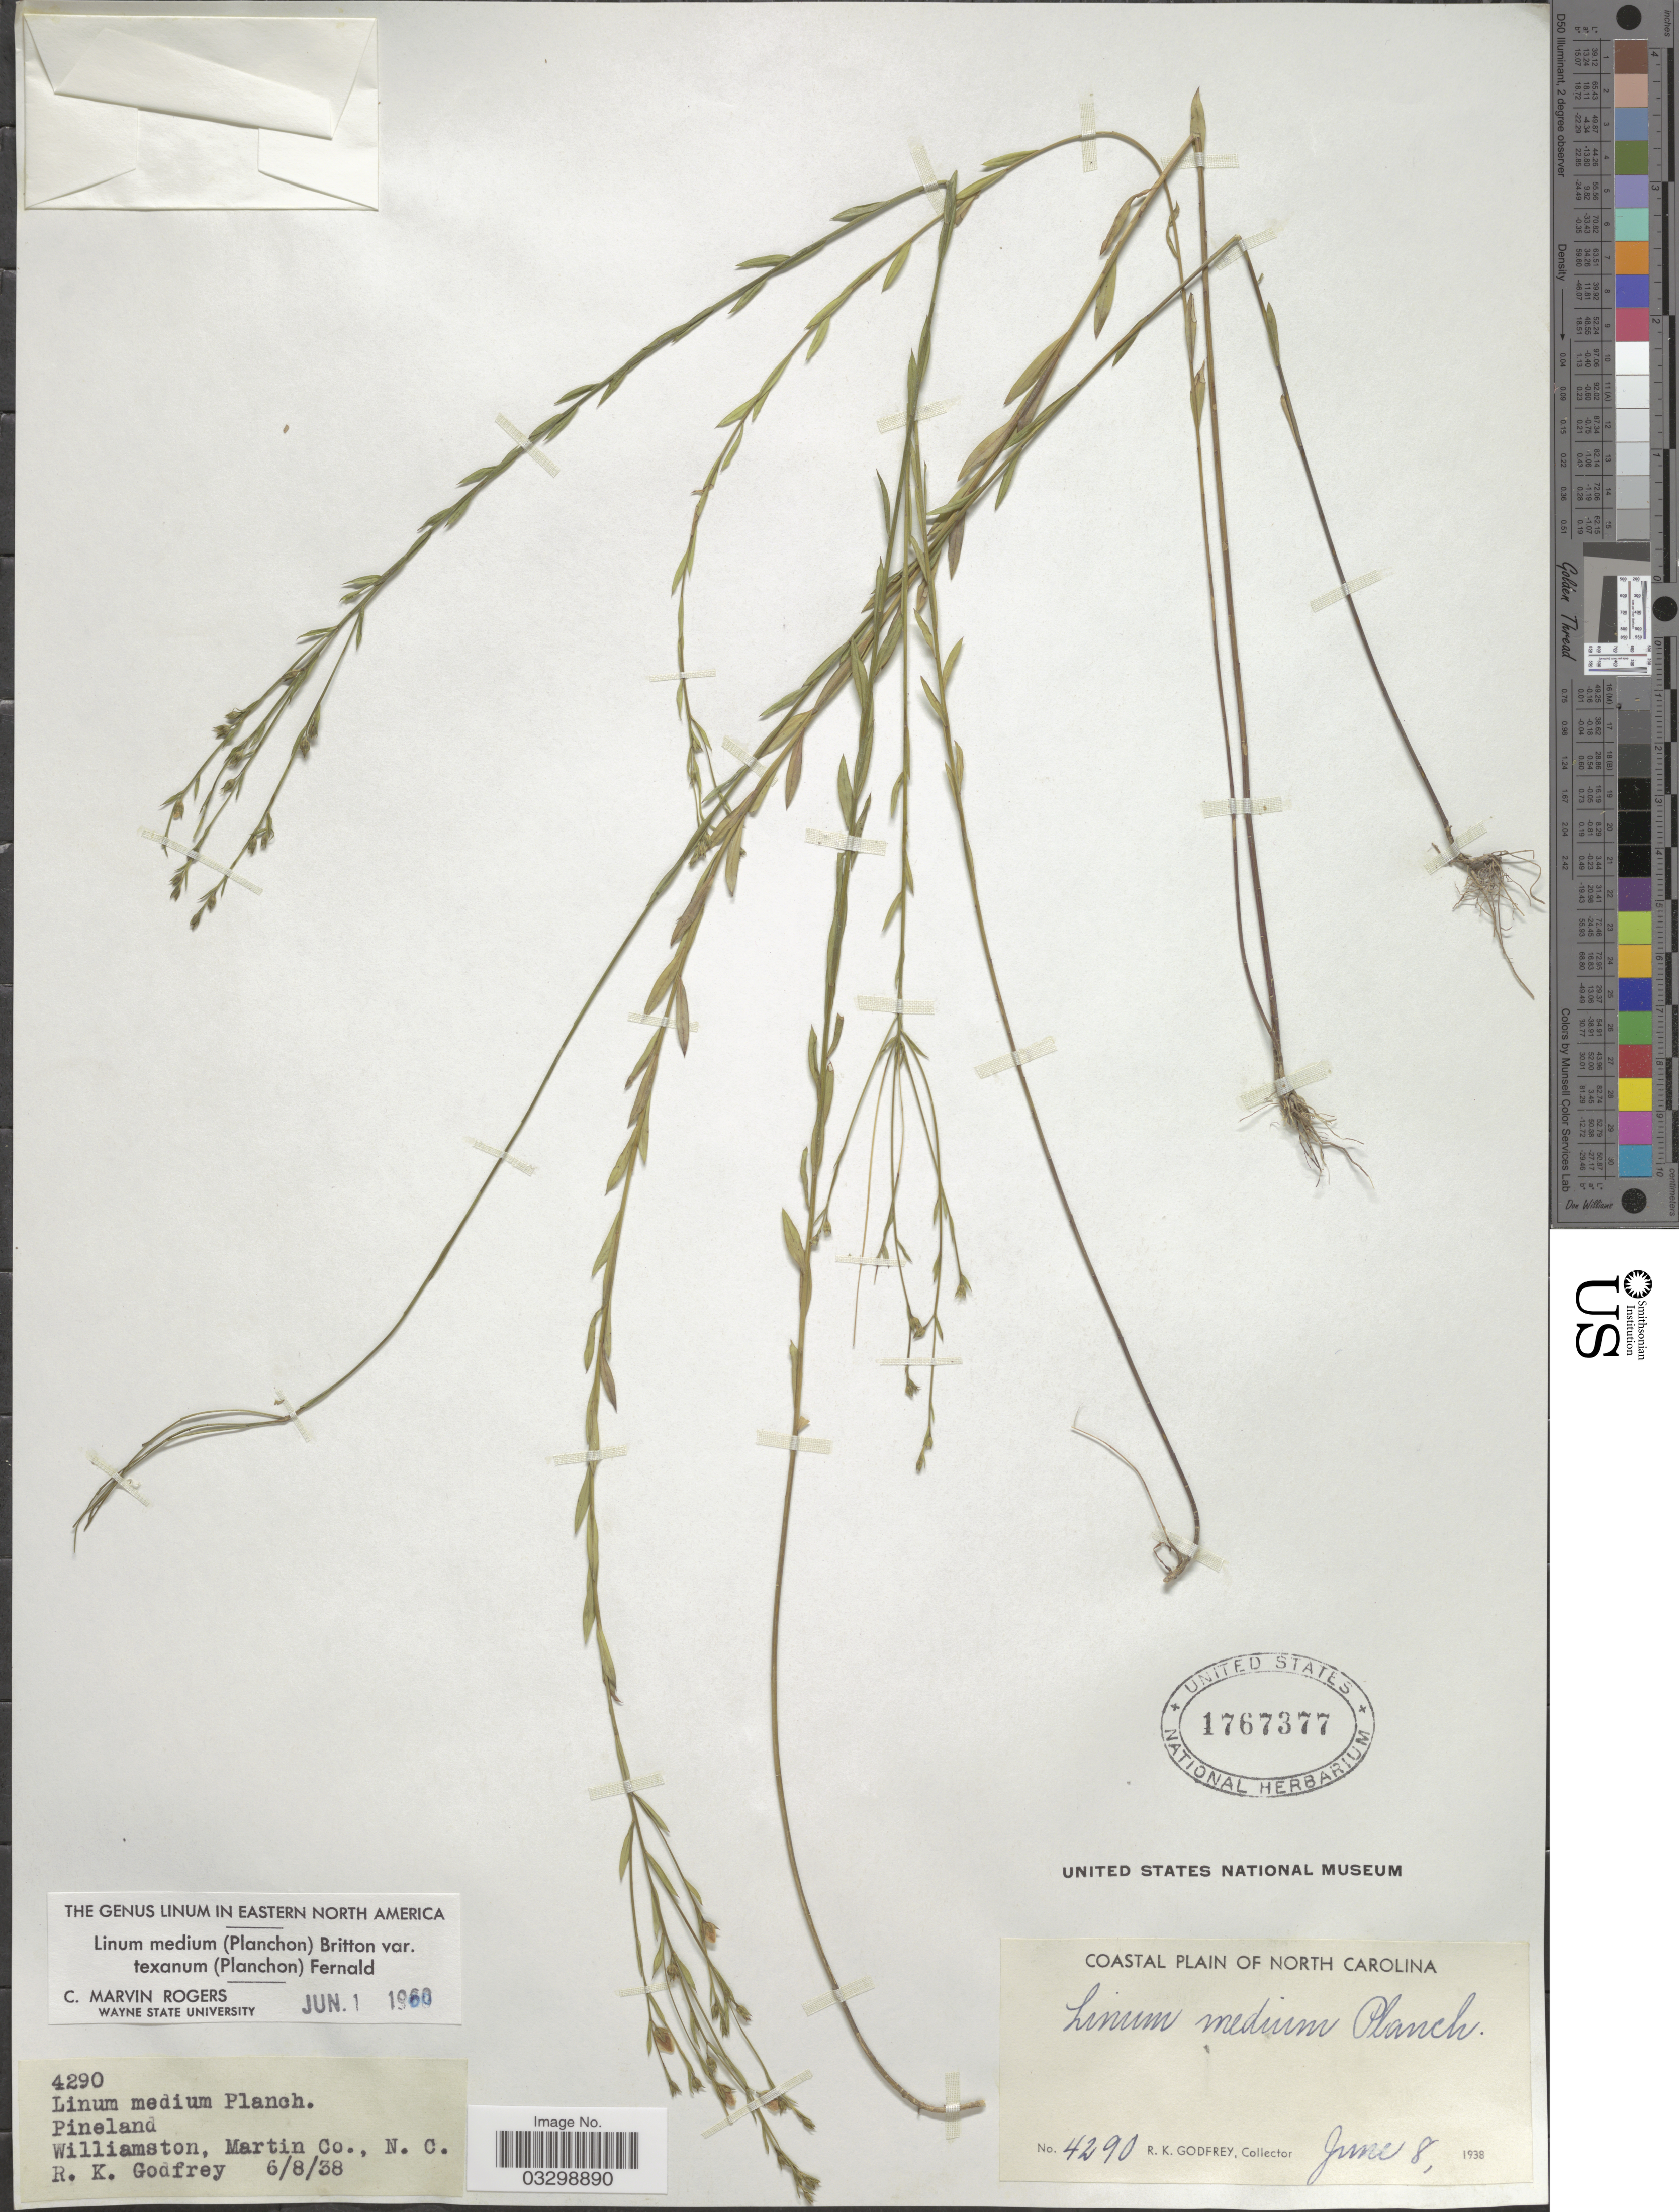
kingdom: Plantae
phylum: Tracheophyta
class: Magnoliopsida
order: Malpighiales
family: Linaceae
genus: Linum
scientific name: Linum medium var. texanum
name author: (Planch.) Fernald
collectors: R. K. Godfrey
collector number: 4290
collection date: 1938-06-08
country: United States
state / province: North Carolina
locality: Coastal Plain of North Carolina, Williamston, Martin Co.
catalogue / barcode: US 1767377